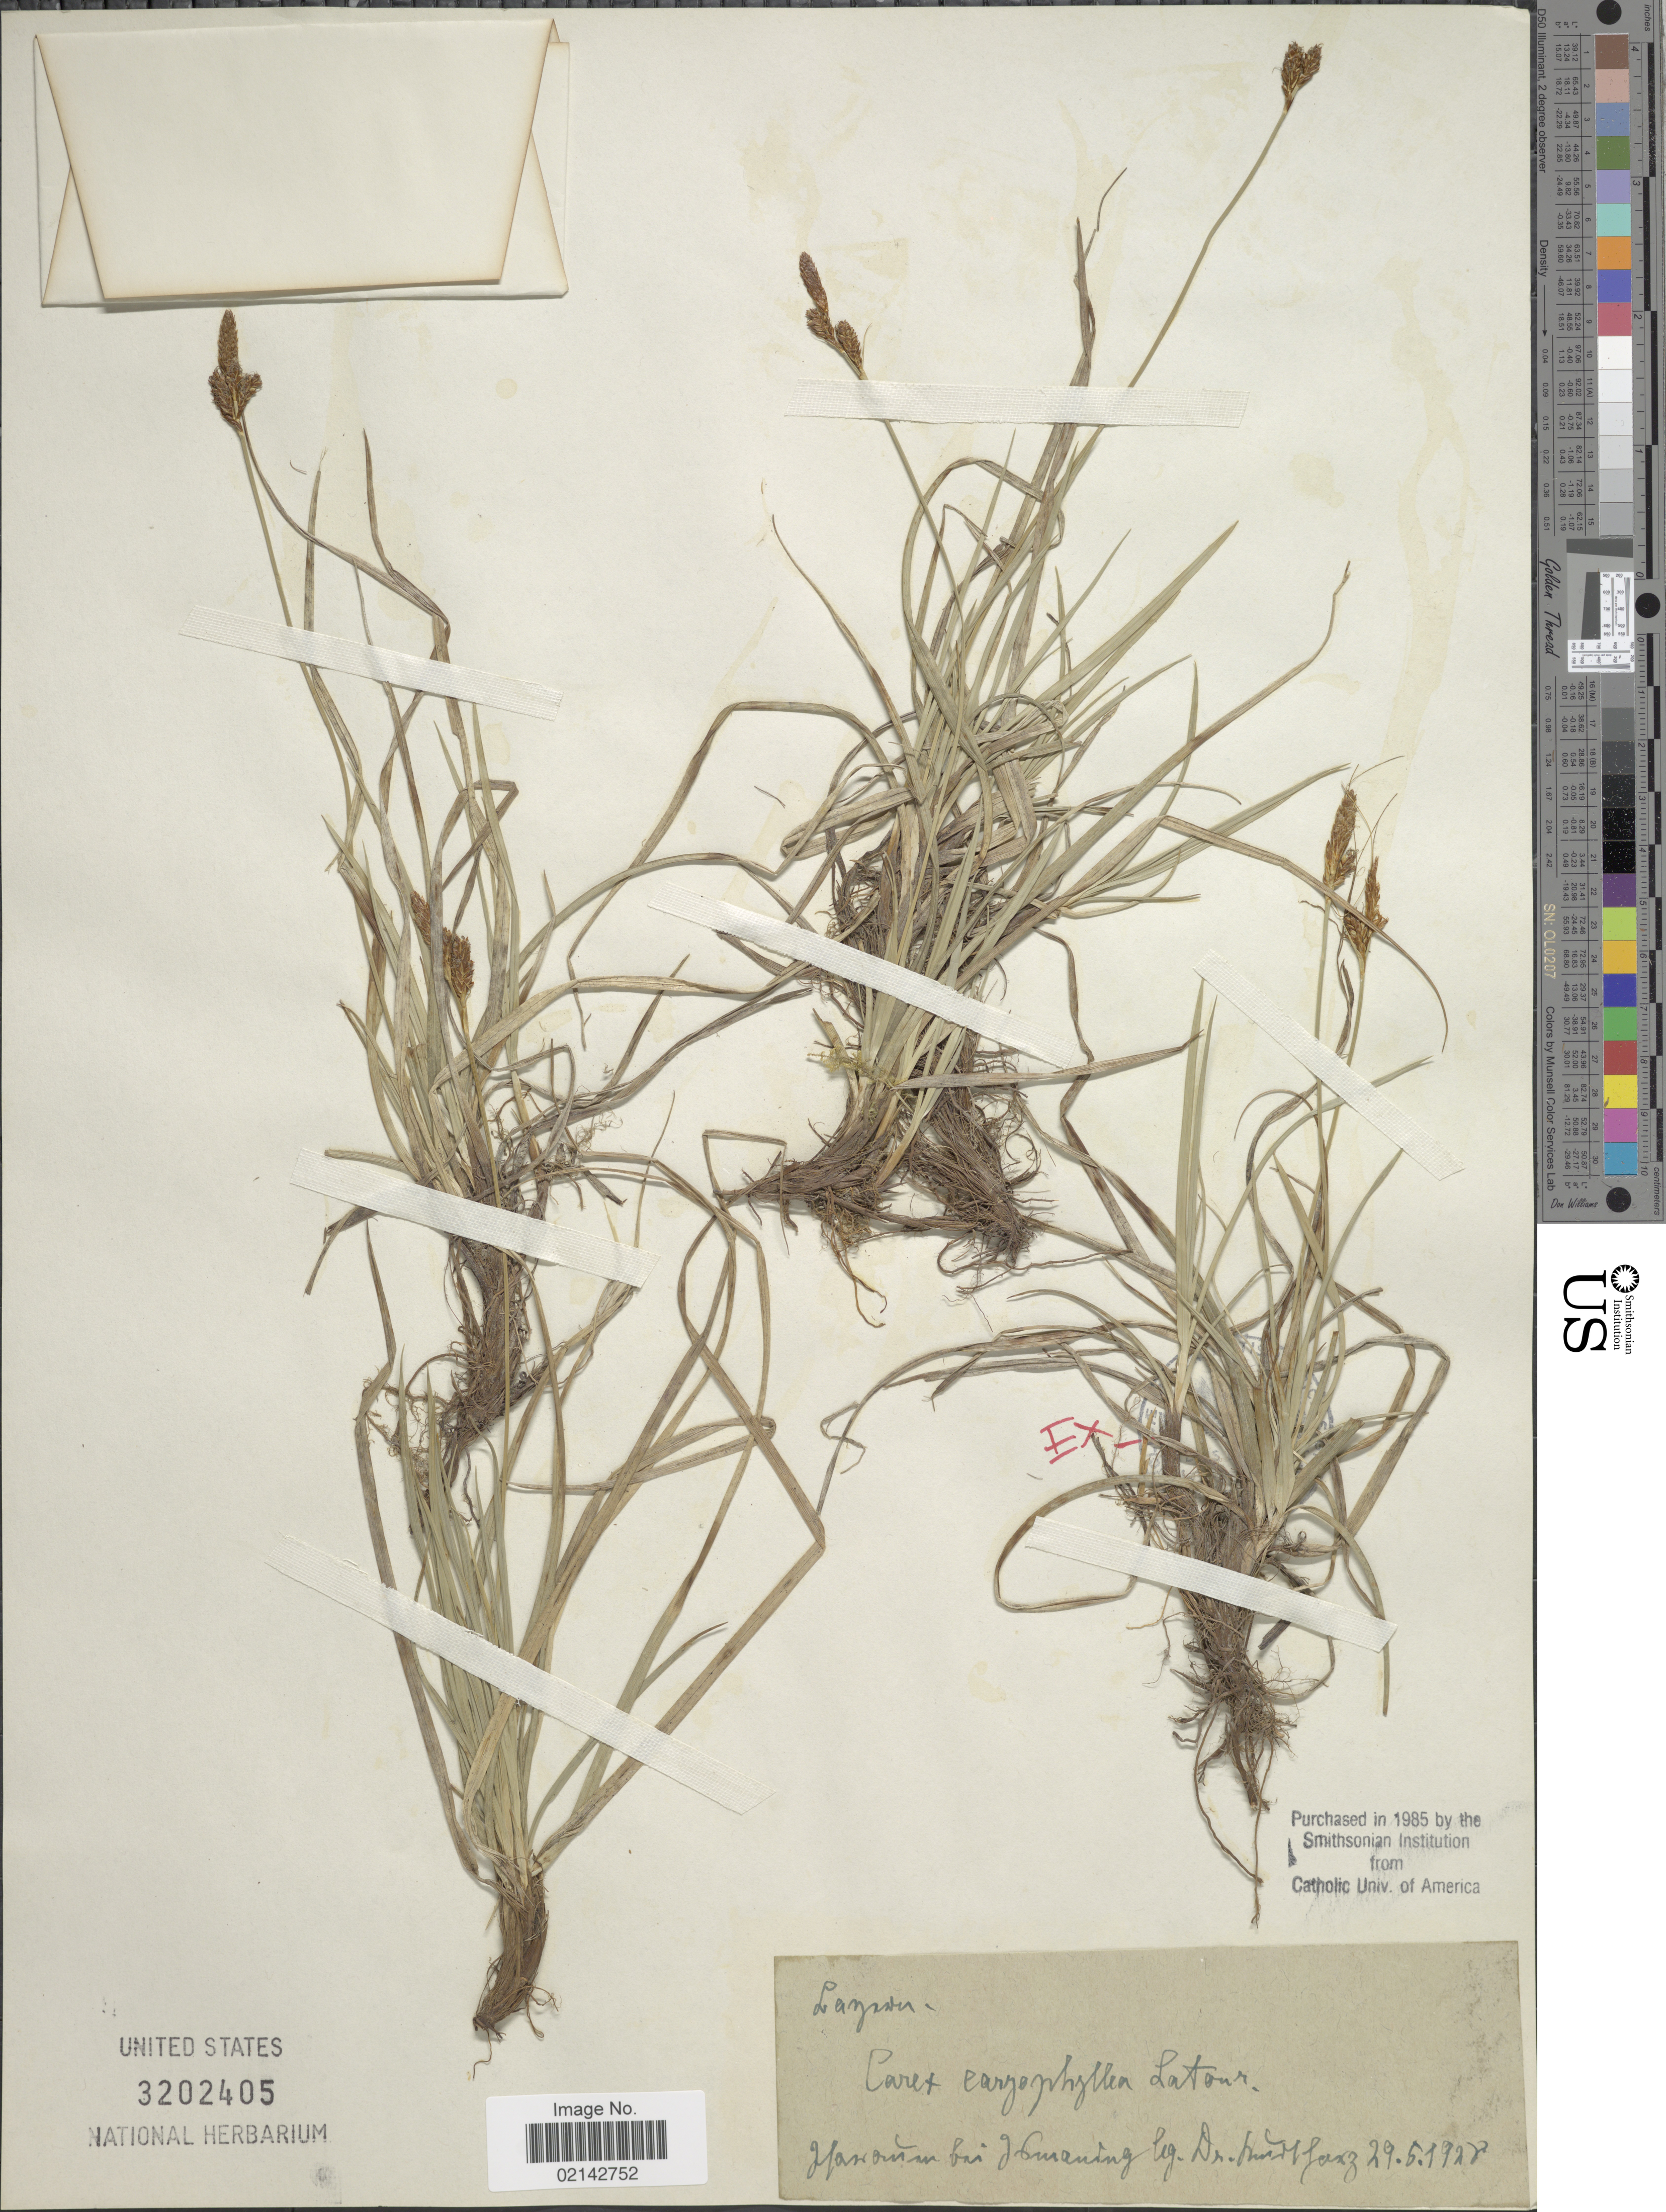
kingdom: Plantae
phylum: Tracheophyta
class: Liliopsida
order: Poales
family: Cyperaceae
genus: Carex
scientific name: Carex caryophyllea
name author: Latourr.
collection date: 1928-05-29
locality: Haronan bei Hmaning [interpreted]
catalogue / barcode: US 3202405